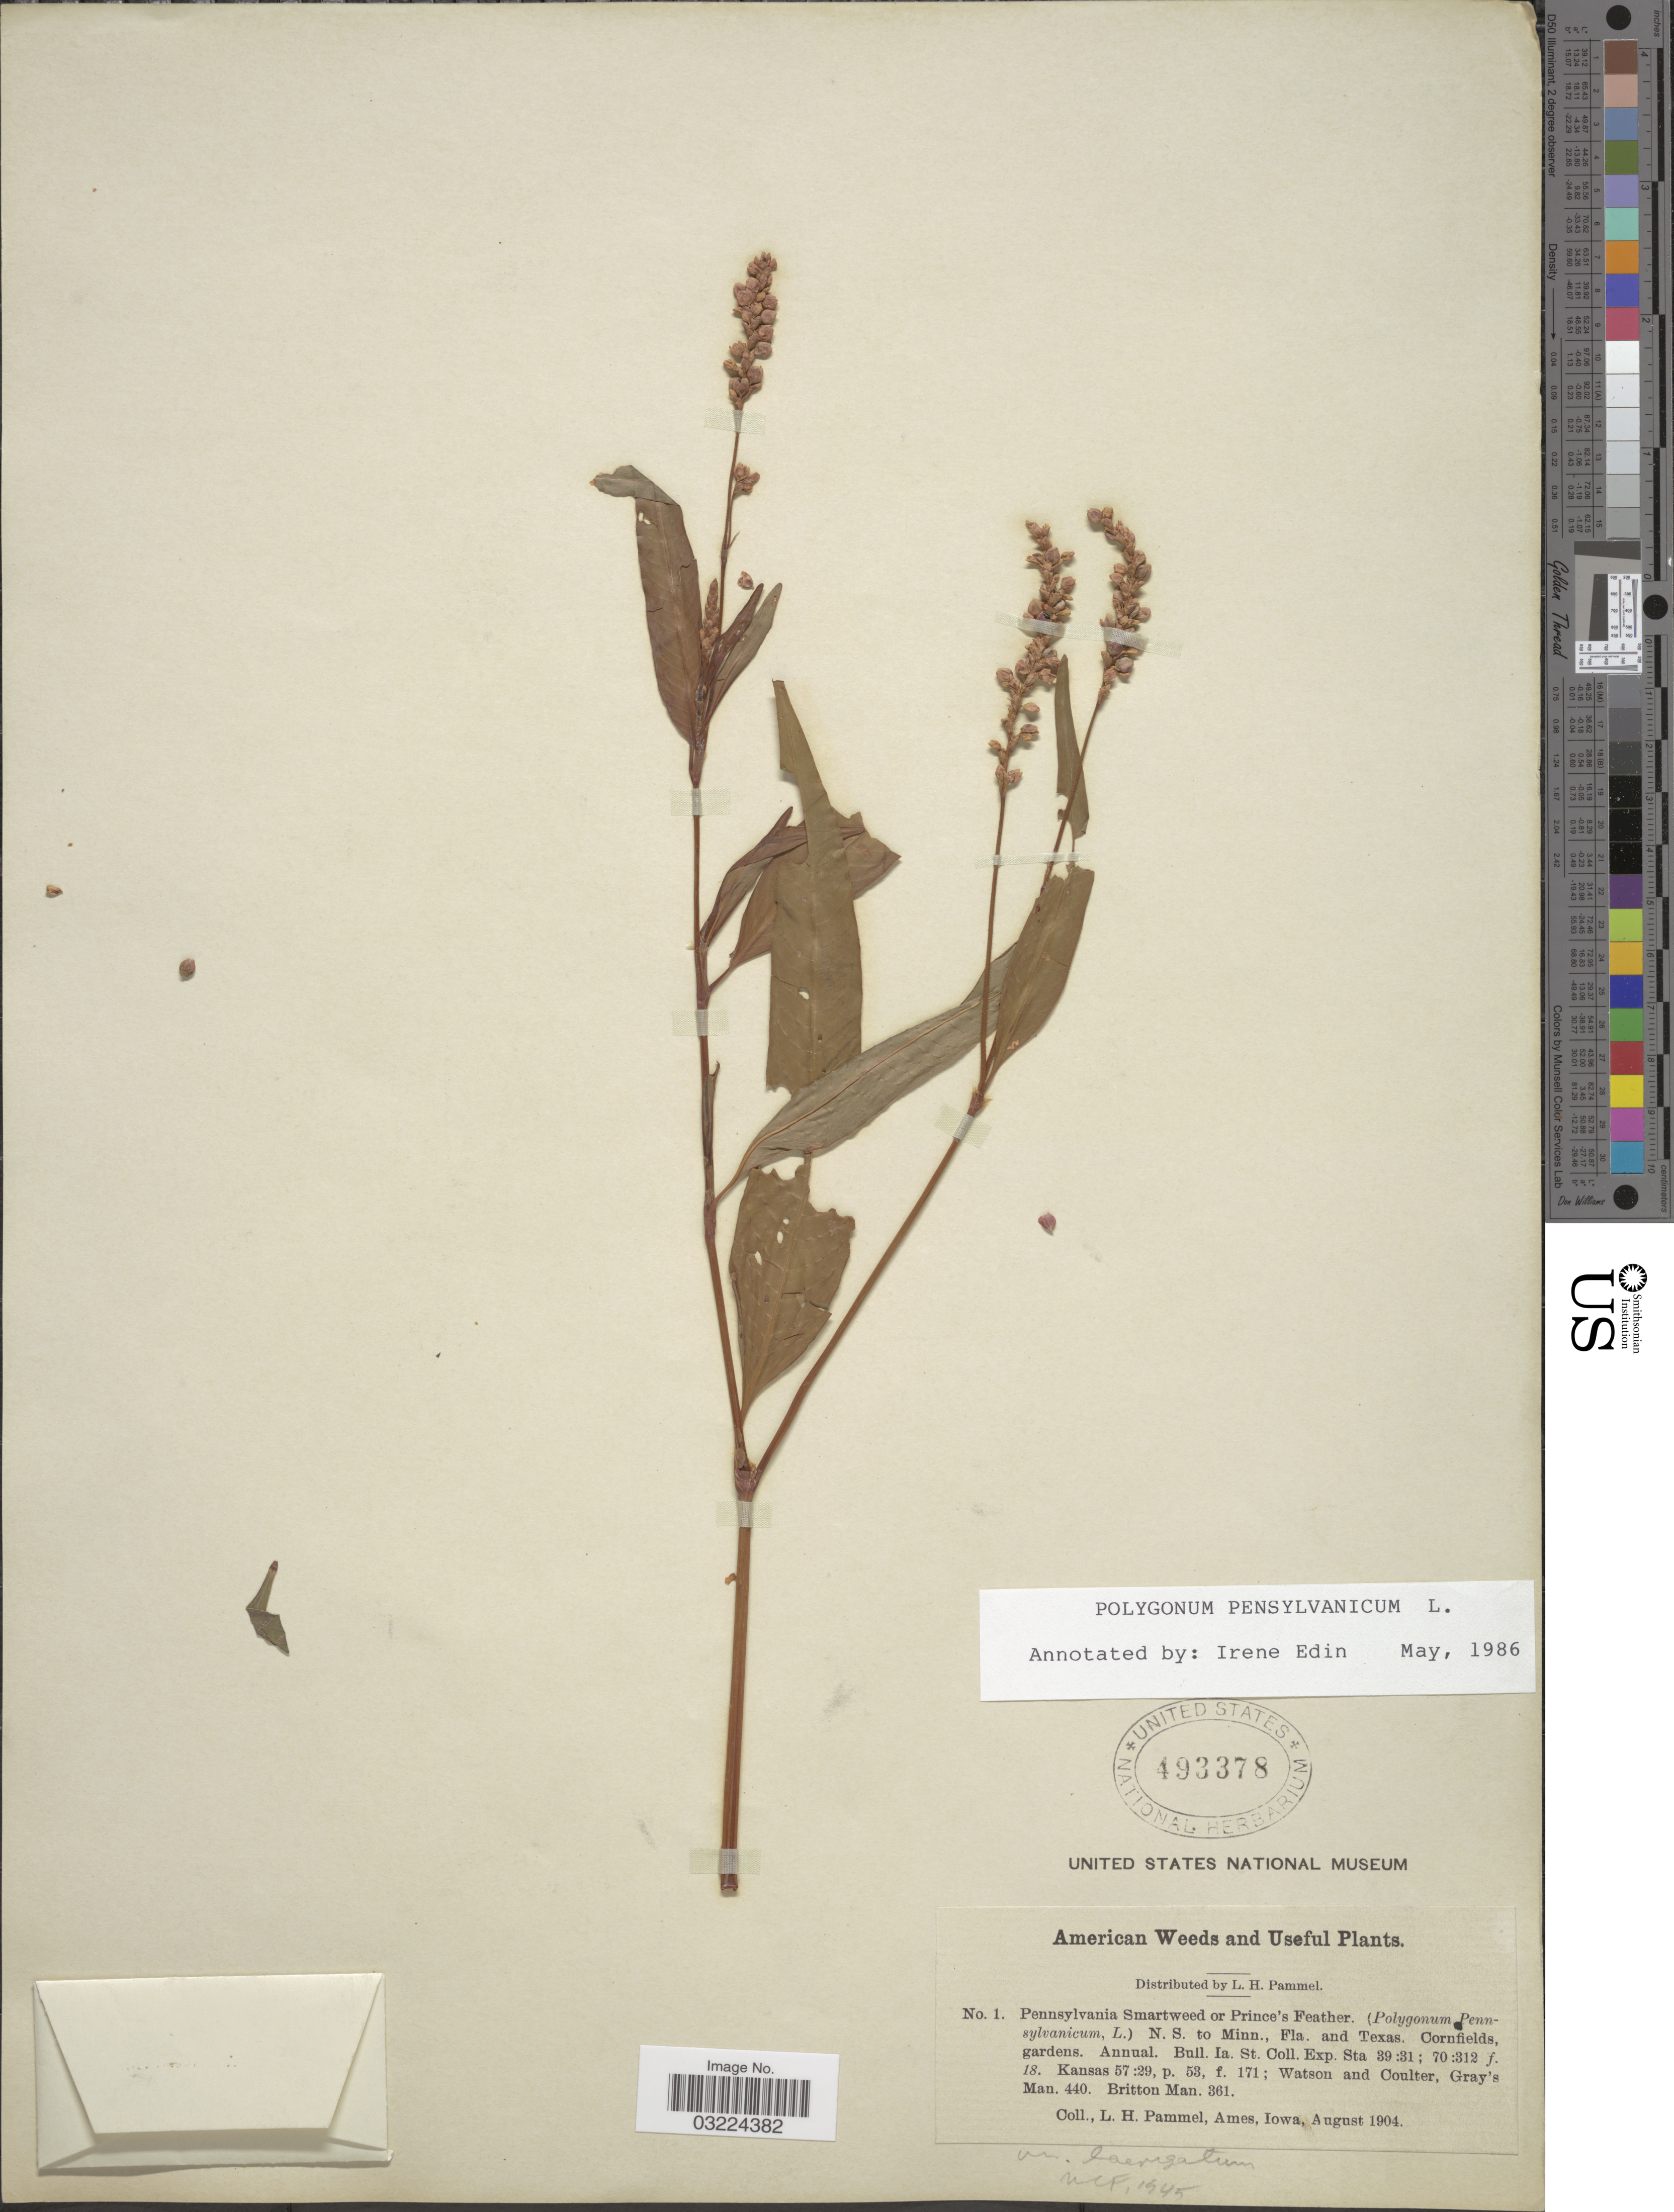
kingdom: Plantae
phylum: Tracheophyta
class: Magnoliopsida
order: Caryophyllales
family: Polygonaceae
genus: Persicaria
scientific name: Persicaria pensylvanica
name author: (L.) M. Gómez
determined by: Atha, D. E.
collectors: L. Pammel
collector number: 1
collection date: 1904-08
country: United States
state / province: Iowa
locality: Ames.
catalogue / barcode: US 493378